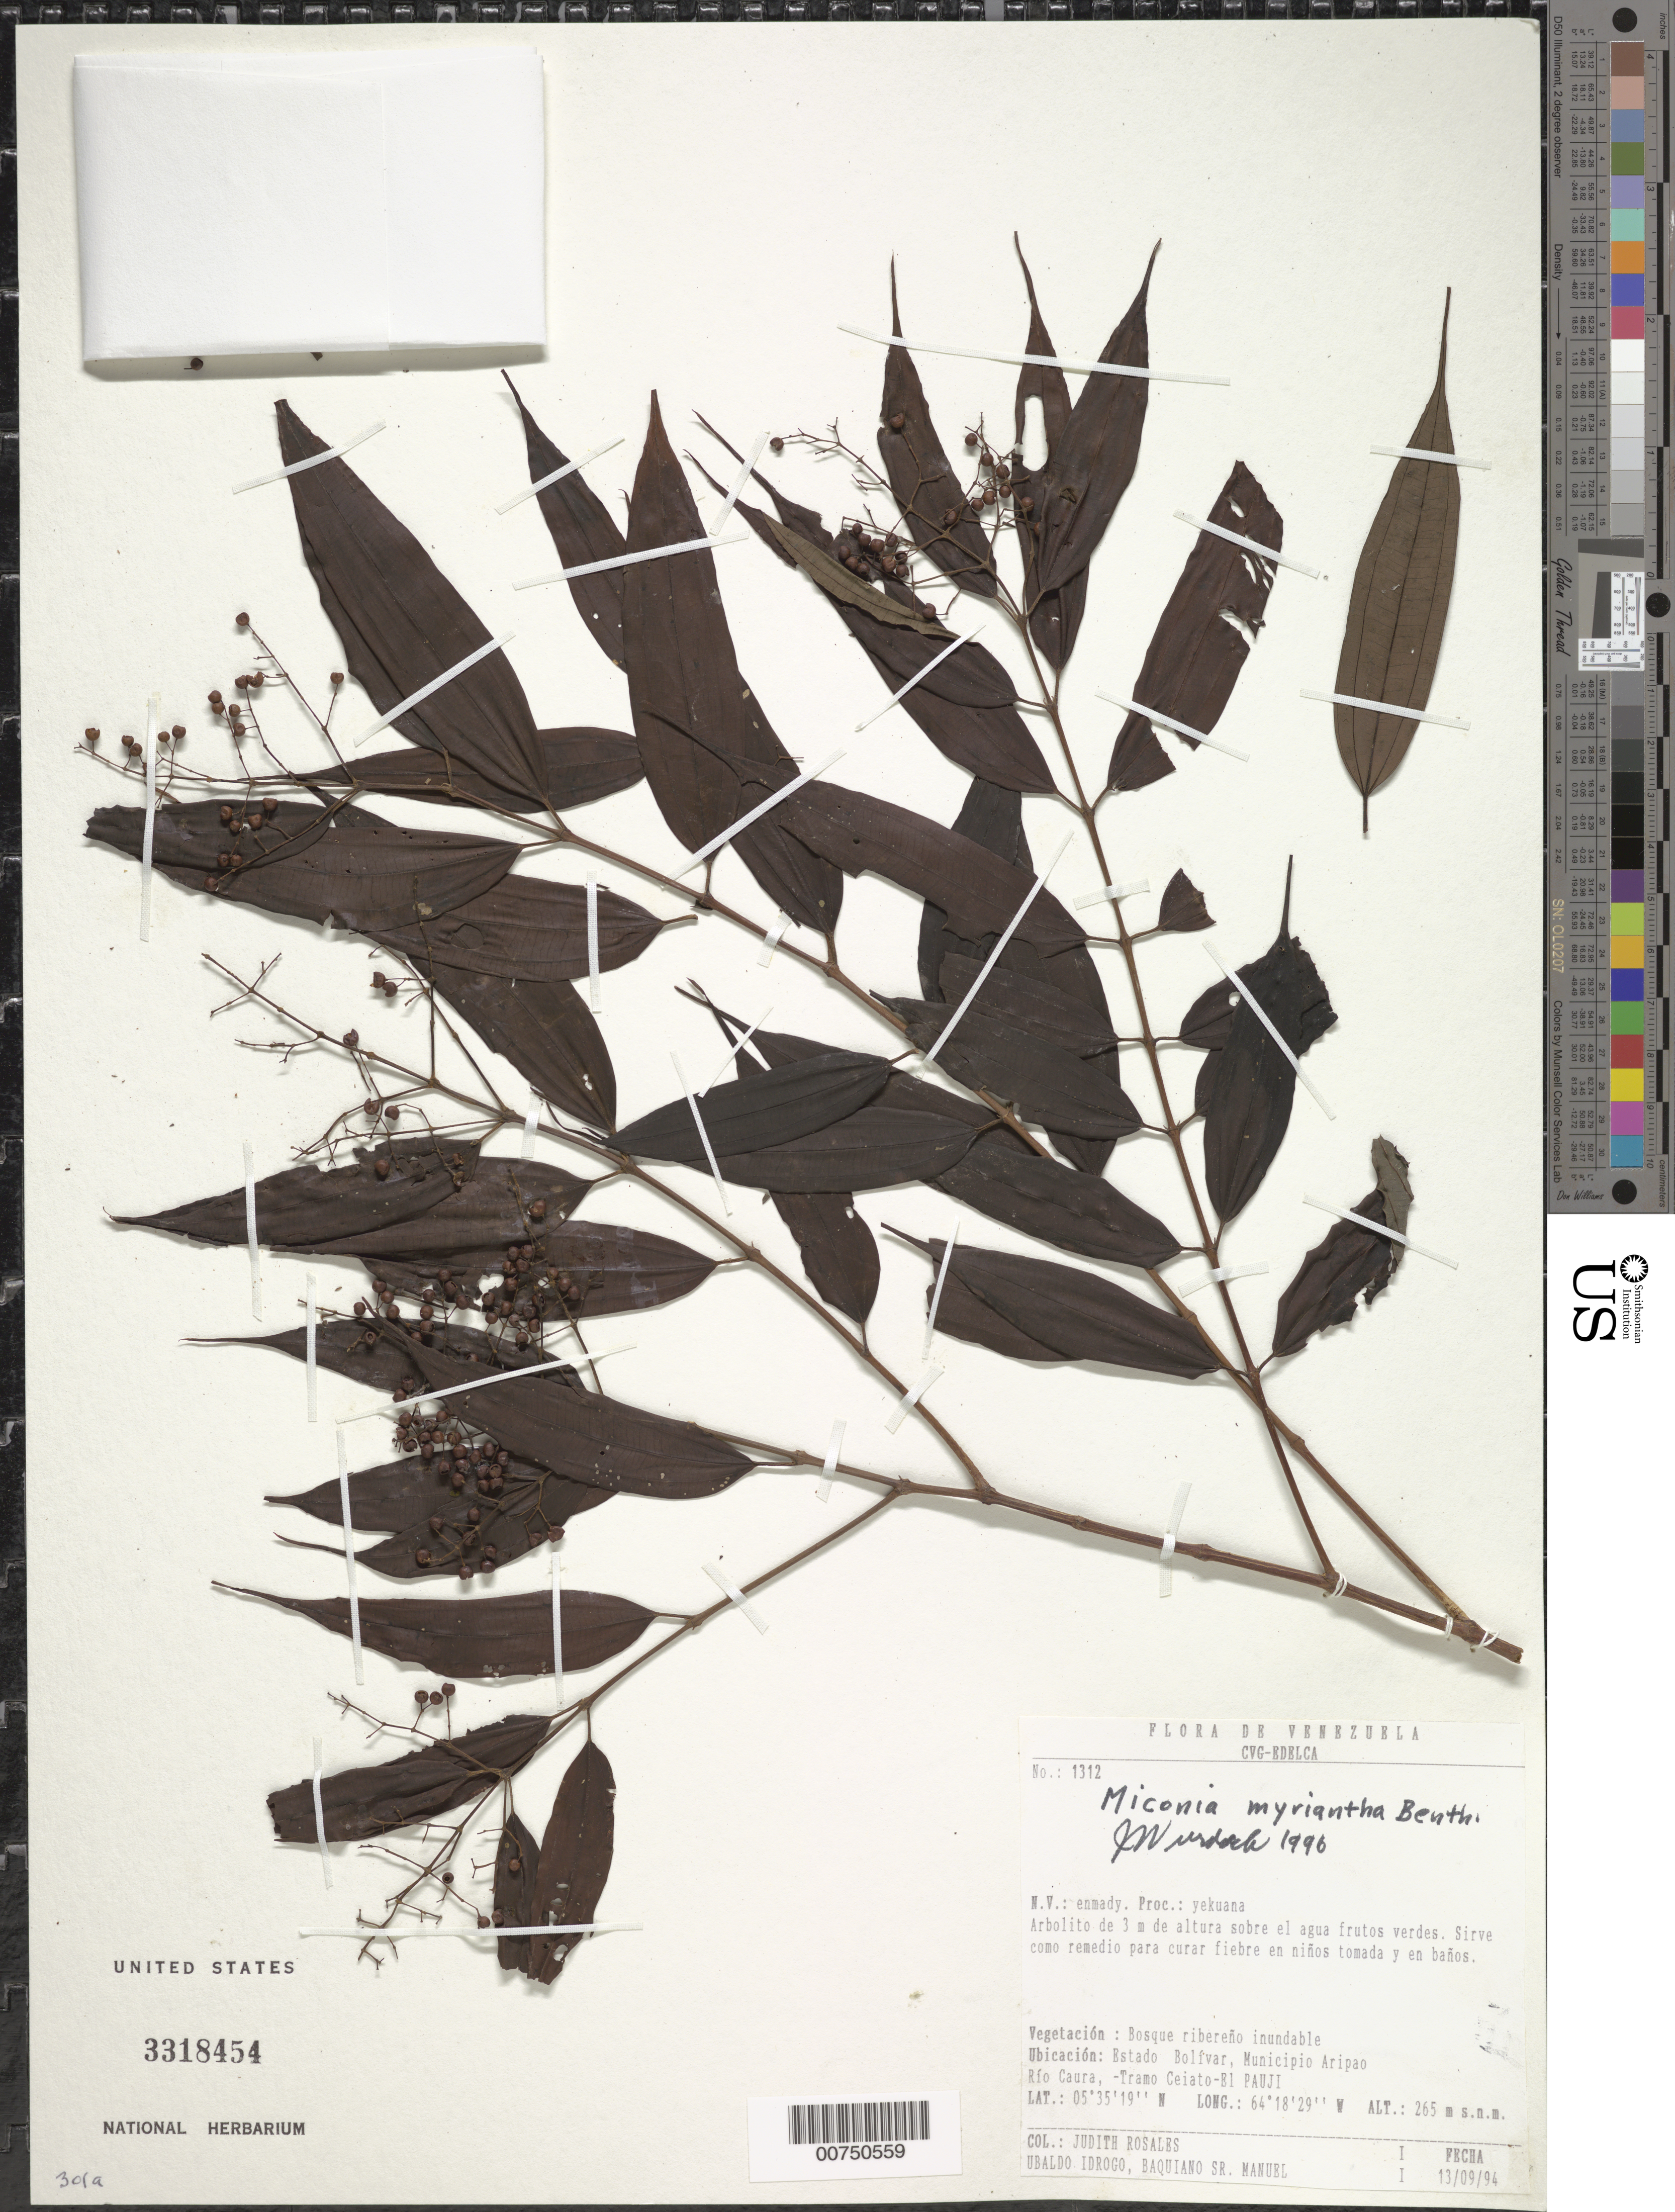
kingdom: Plantae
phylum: Tracheophyta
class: Magnoliopsida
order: Myrtales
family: Melastomataceae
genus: Miconia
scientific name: Miconia myriantha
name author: Benth.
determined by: Wurdack, John J., (US), US (UNITED STATES)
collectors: J. Rosales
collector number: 1312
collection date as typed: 13-Sep-94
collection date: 1994-09-13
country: Venezuela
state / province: Bolívar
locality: Mun. Aripao, Río Caura, Tramo Ceiato-El Pauji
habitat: Inudated riverine forest, along water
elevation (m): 265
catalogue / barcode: US 3318454